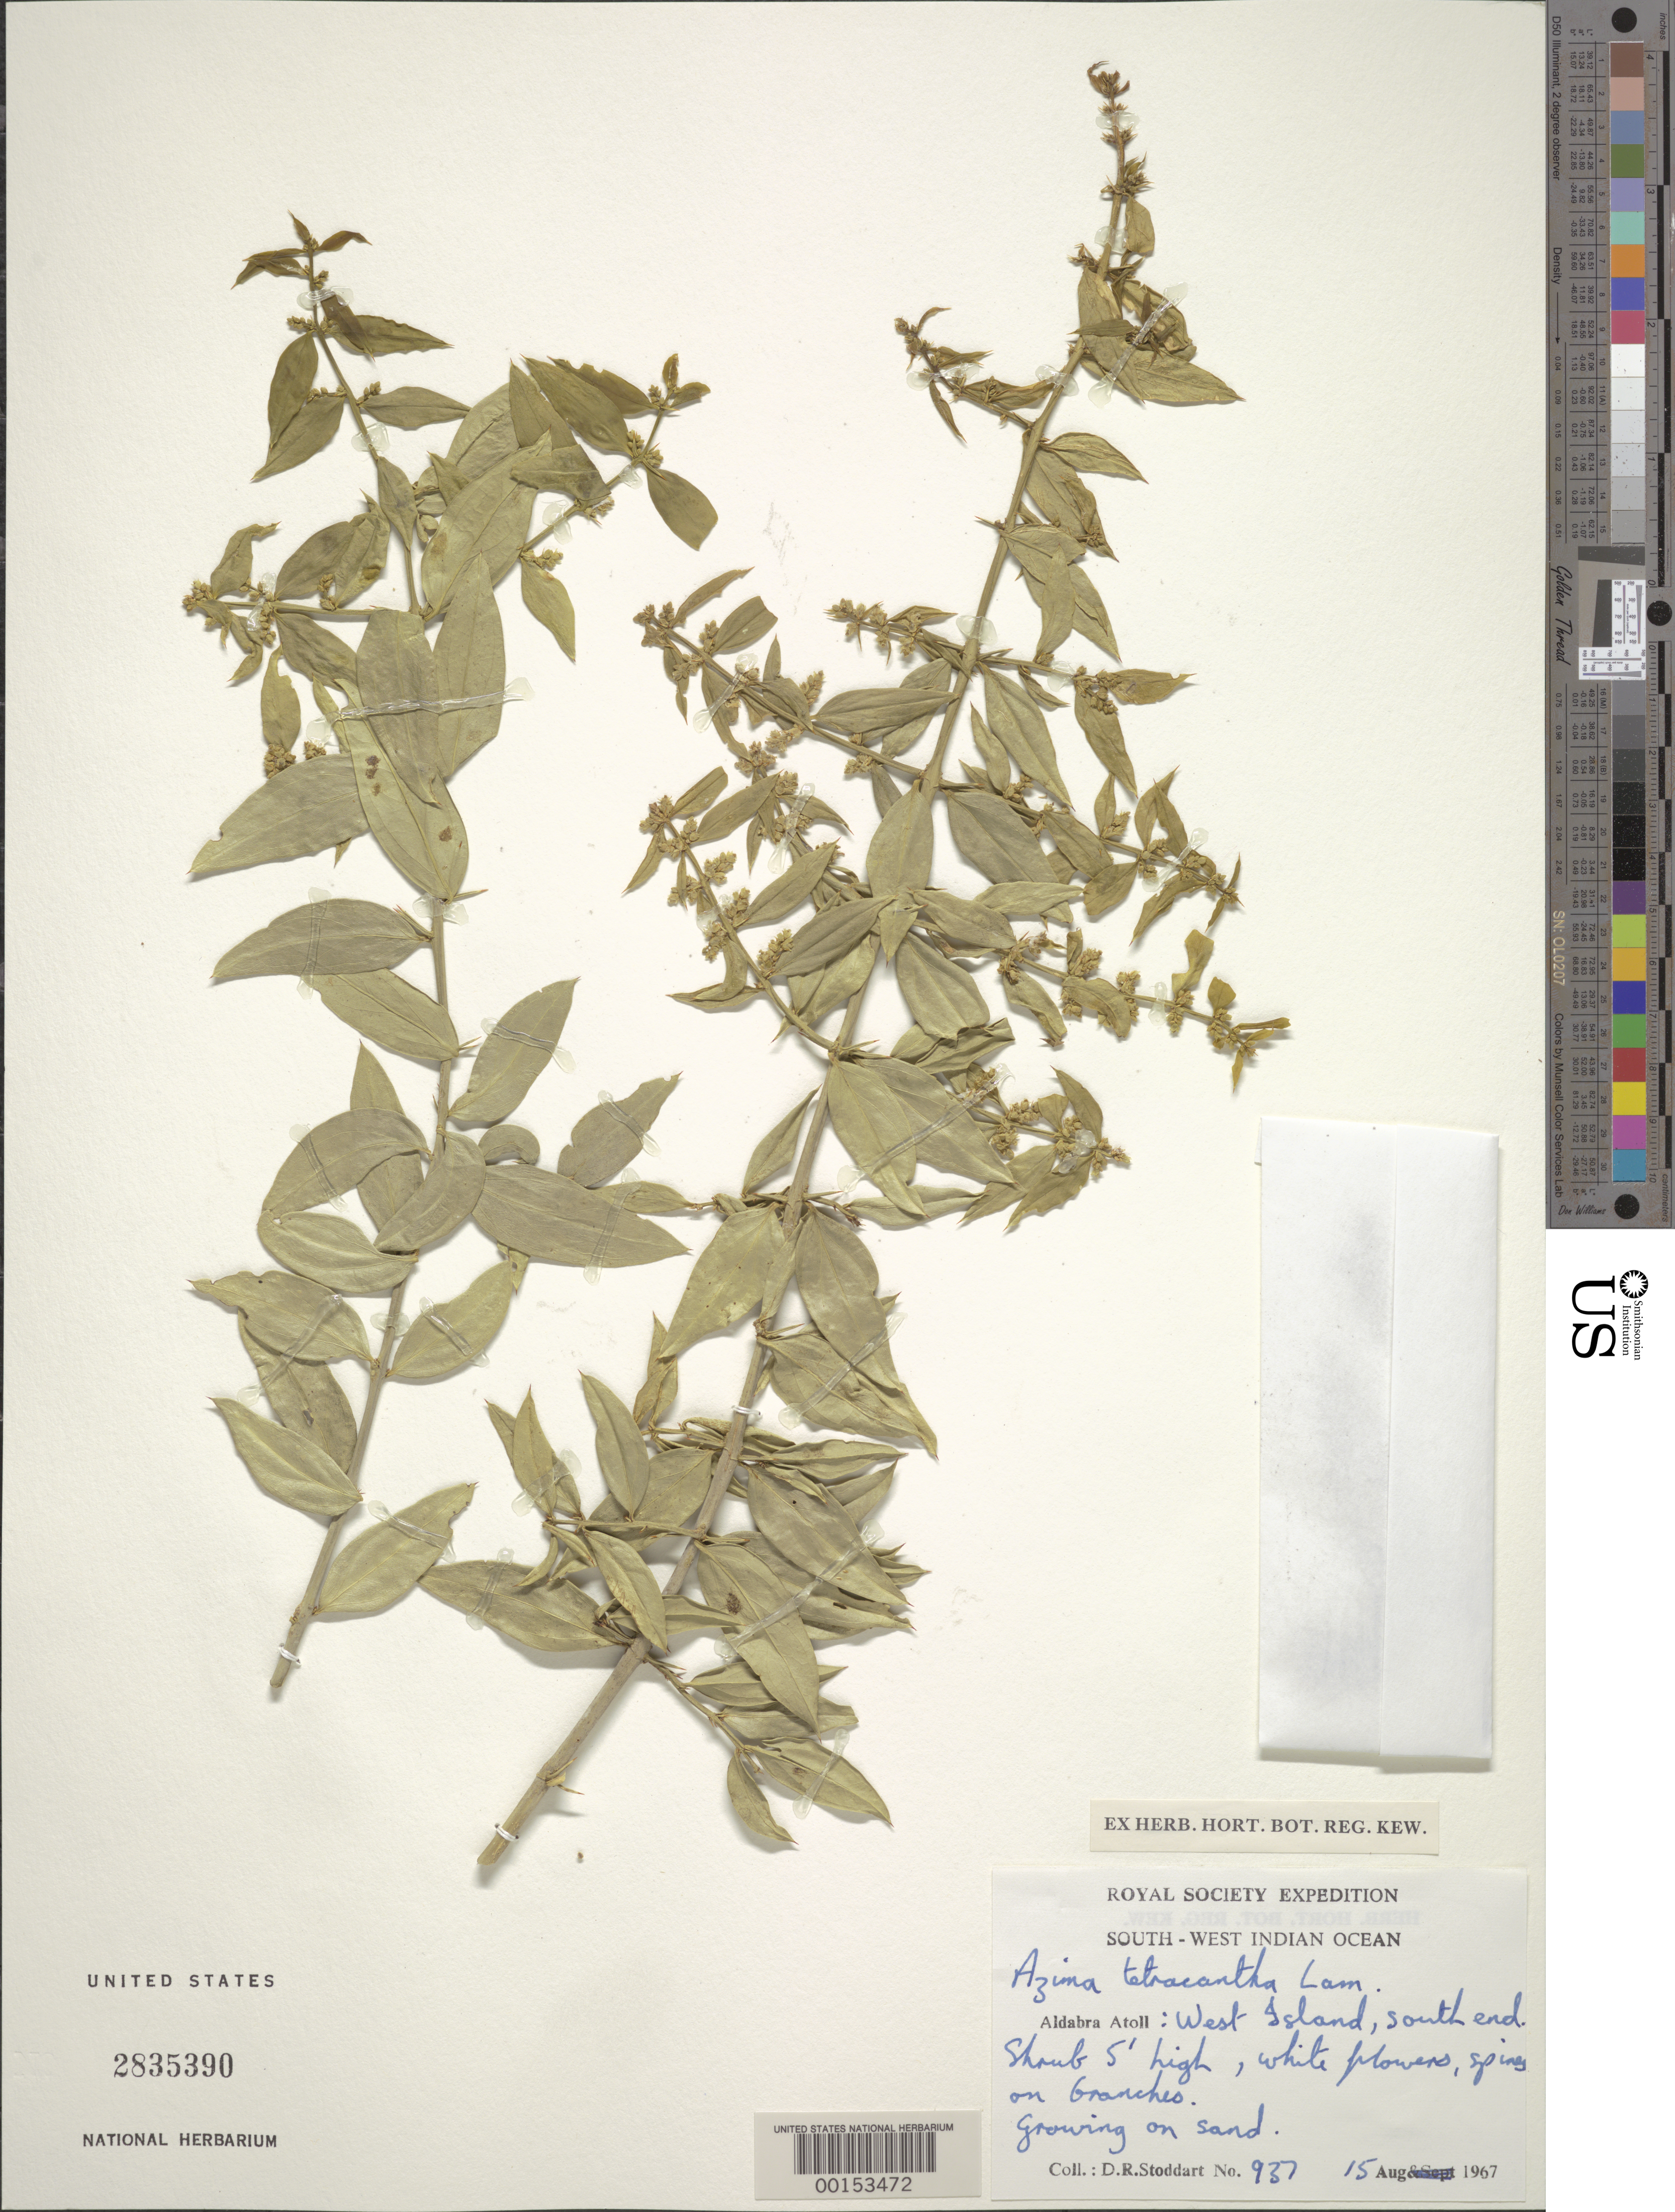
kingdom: Plantae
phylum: Tracheophyta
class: Magnoliopsida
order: Brassicales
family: Salvadoraceae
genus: Azima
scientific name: Azima tetracantha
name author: Lam.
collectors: D. R. Stoddart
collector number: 937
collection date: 1967-08-15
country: Seychelles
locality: South-West Indian Ocean. Aldabra Atoll: West Island, south end.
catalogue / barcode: US 2835390